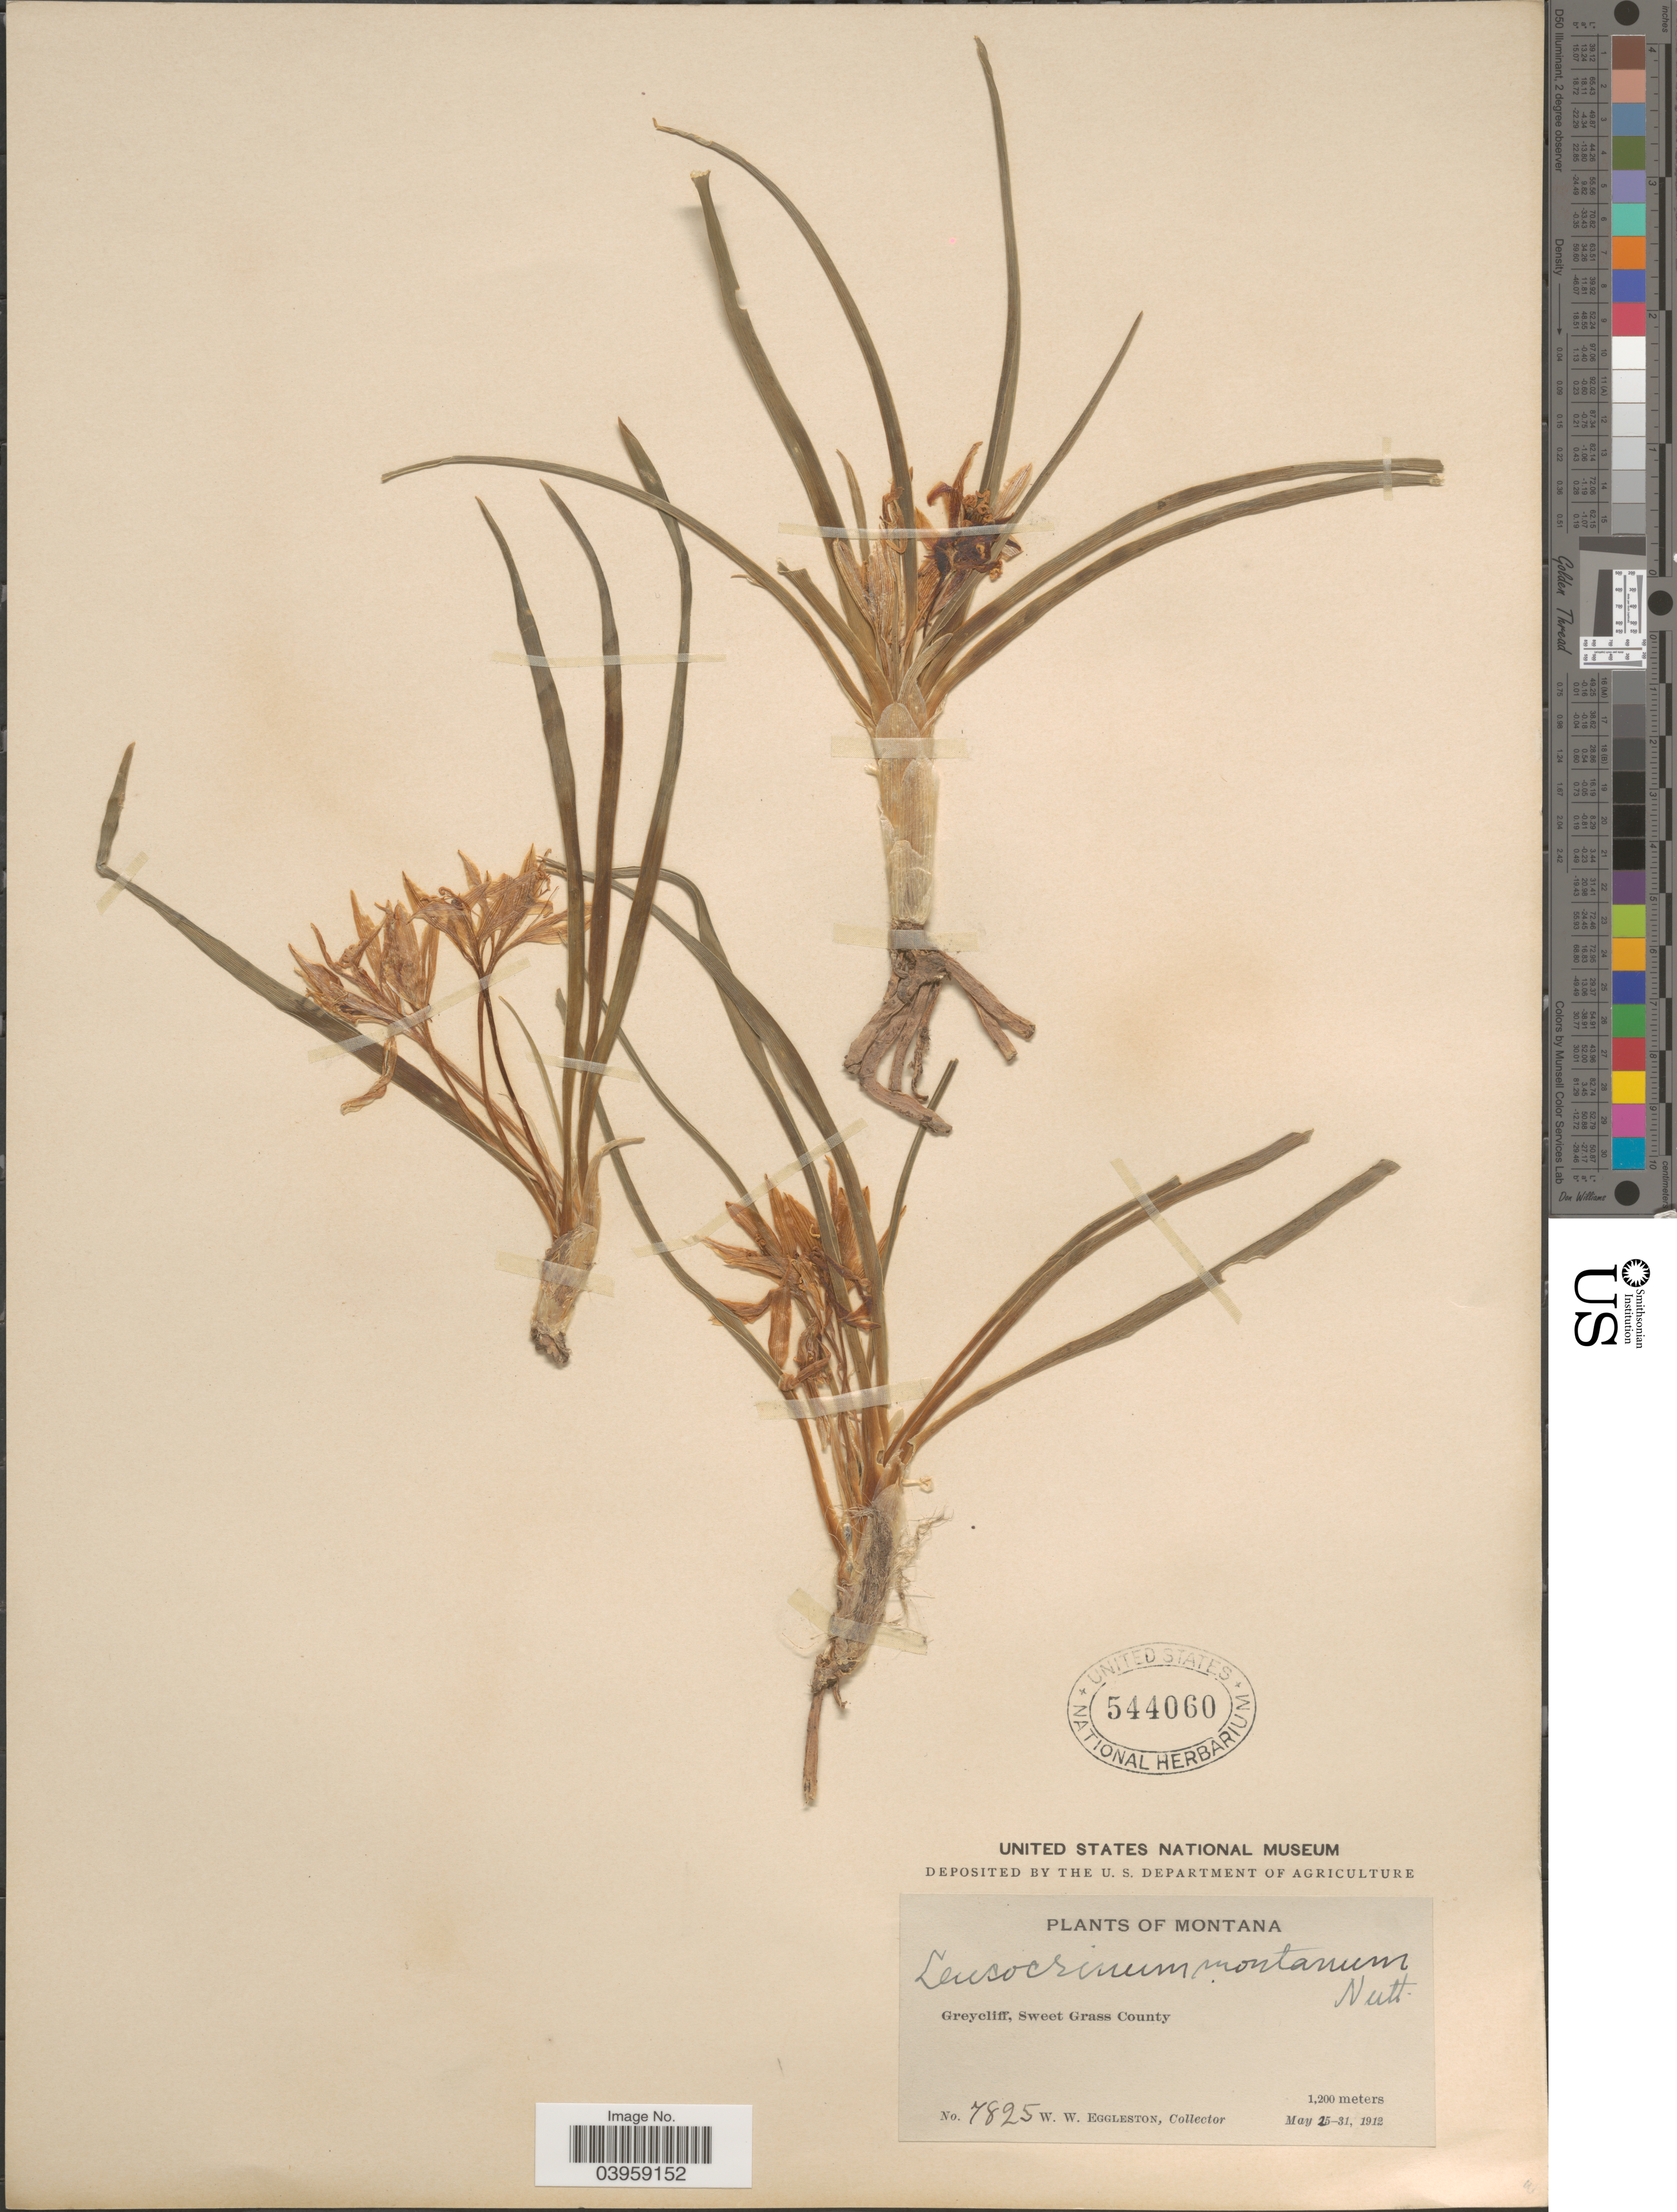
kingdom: Plantae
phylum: Tracheophyta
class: Liliopsida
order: Asparagales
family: Asparagaceae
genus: Leucocrinum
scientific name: Leucocrinum montanum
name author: Nutt.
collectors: W. W. Eggleston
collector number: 7825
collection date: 1912-05-25/1912-05-31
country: United States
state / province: Montana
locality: Greycliff, Sweet Grass County.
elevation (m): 1200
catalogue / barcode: US 544060